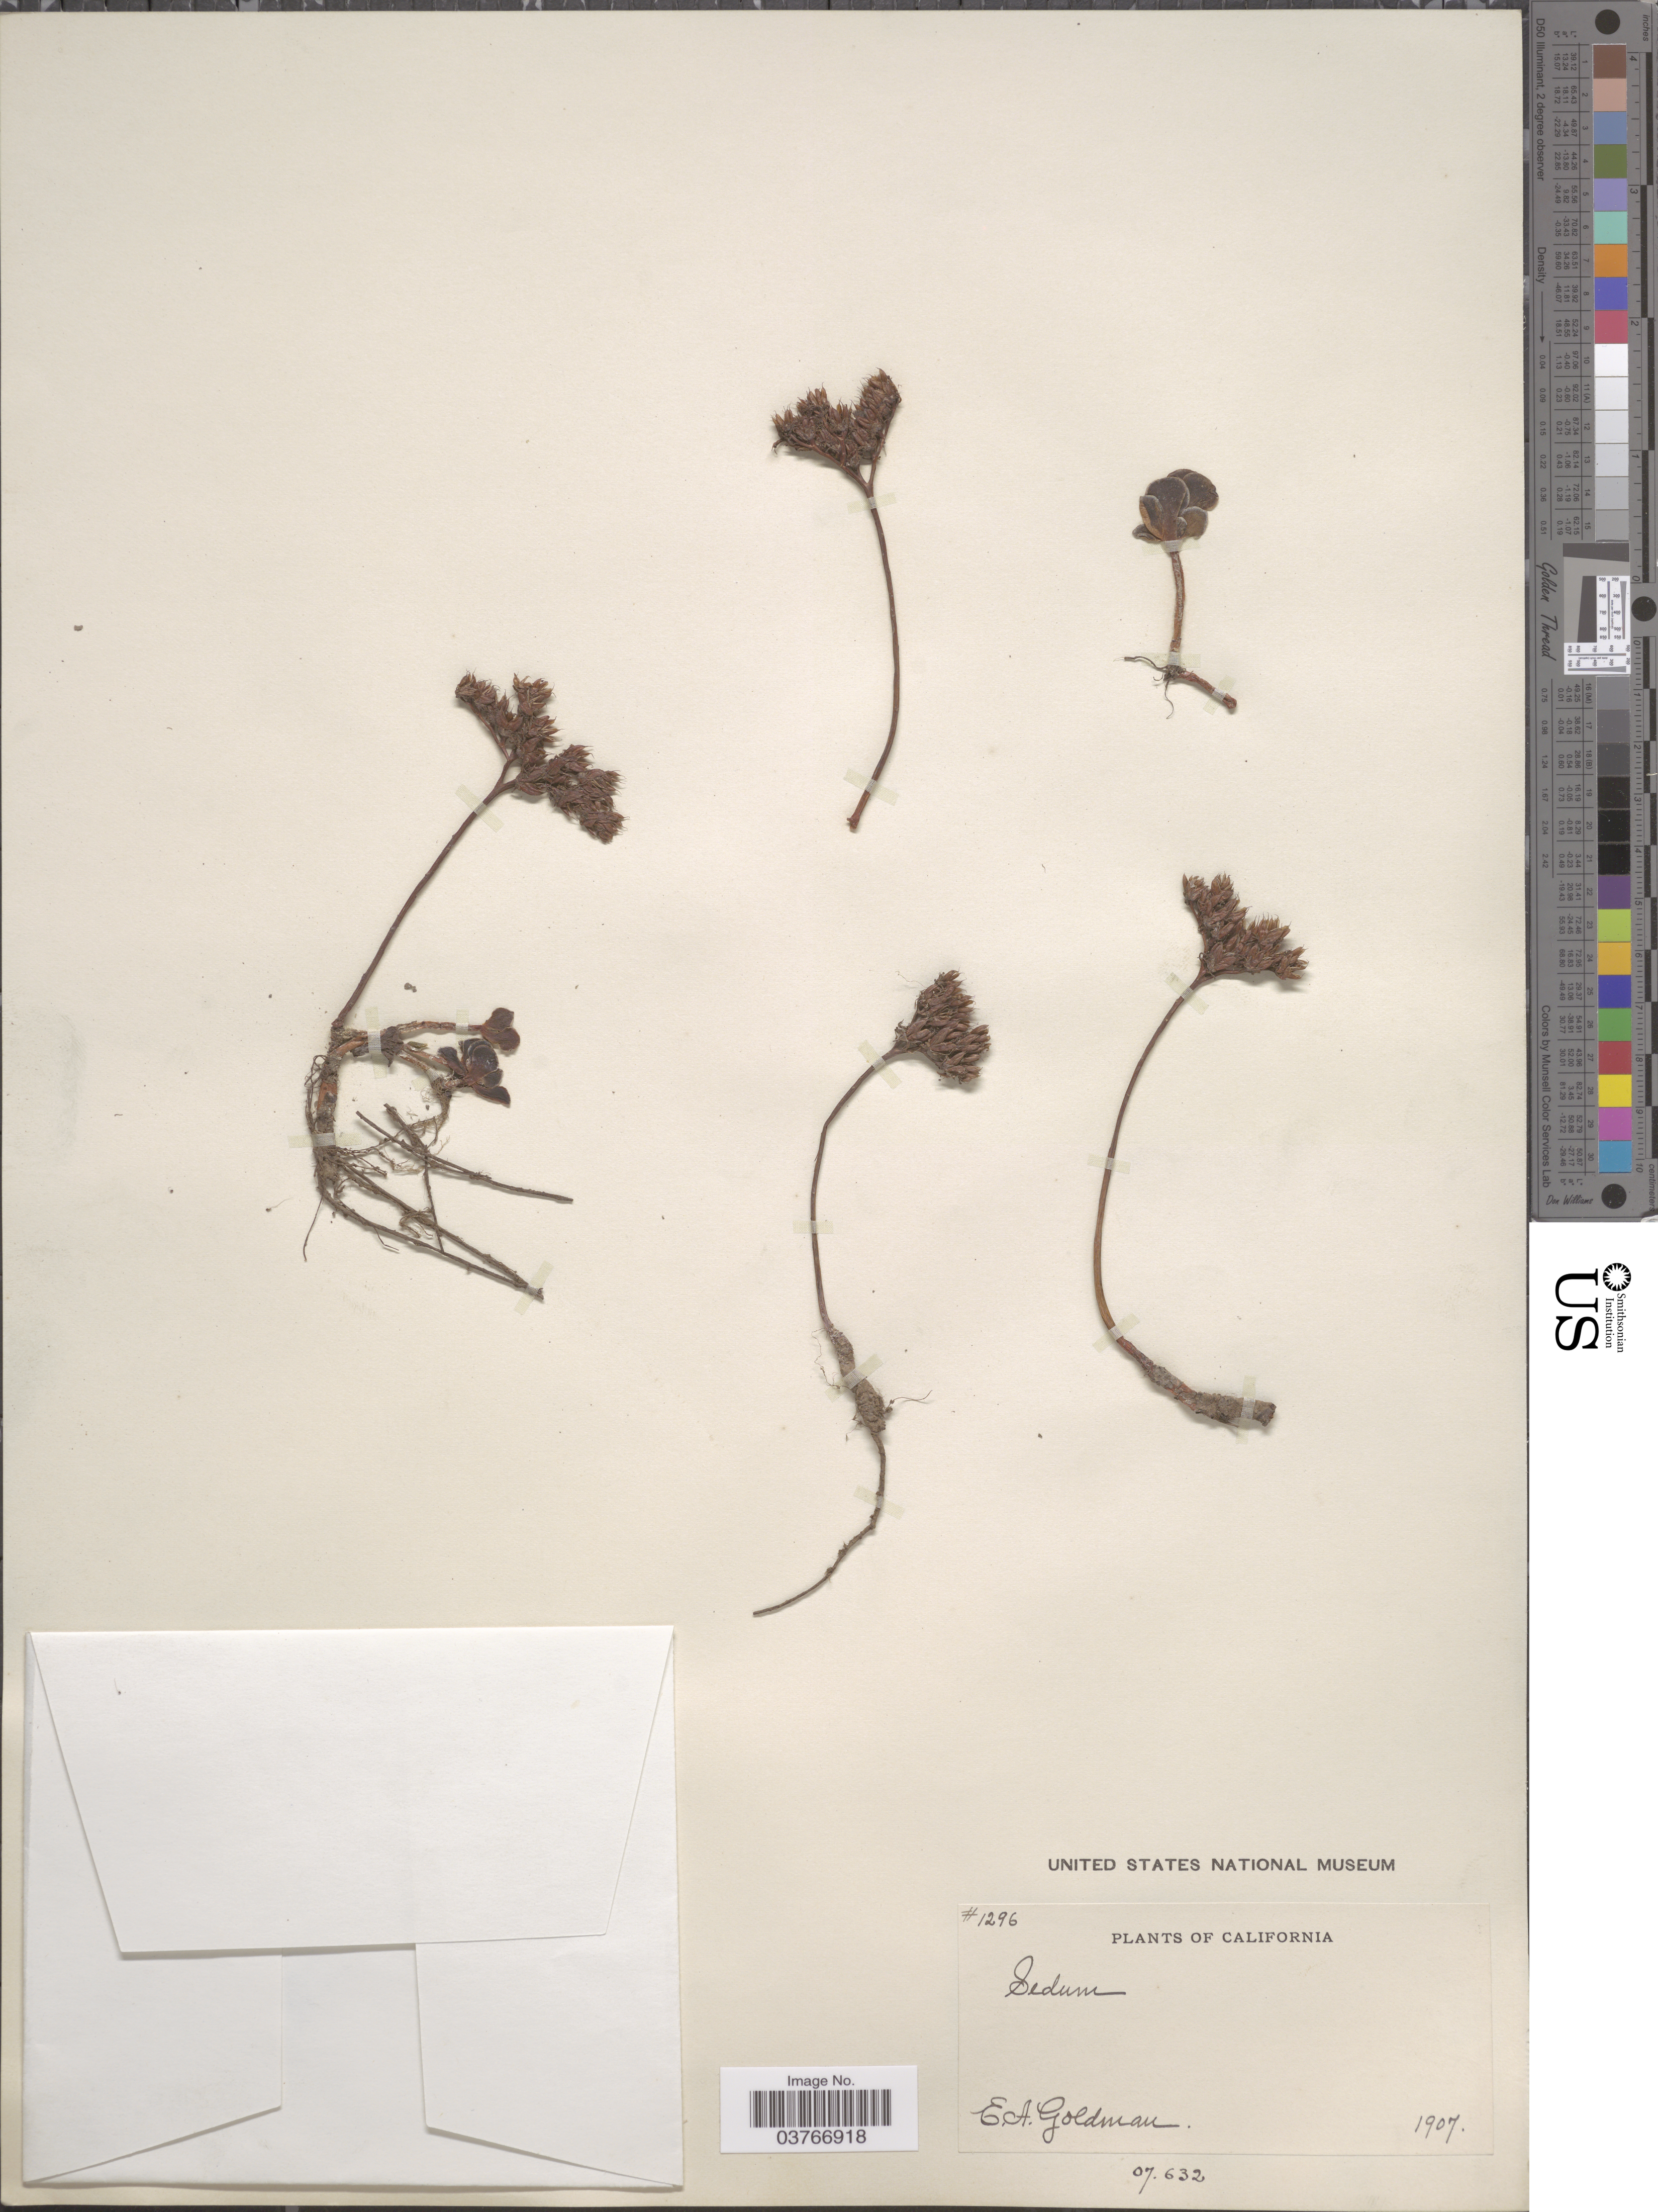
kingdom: Plantae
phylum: Tracheophyta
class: Magnoliopsida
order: Saxifragales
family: Crassulaceae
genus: Sedum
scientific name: Sedum sp.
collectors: E. A. Goldman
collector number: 1296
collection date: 1907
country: United States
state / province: California